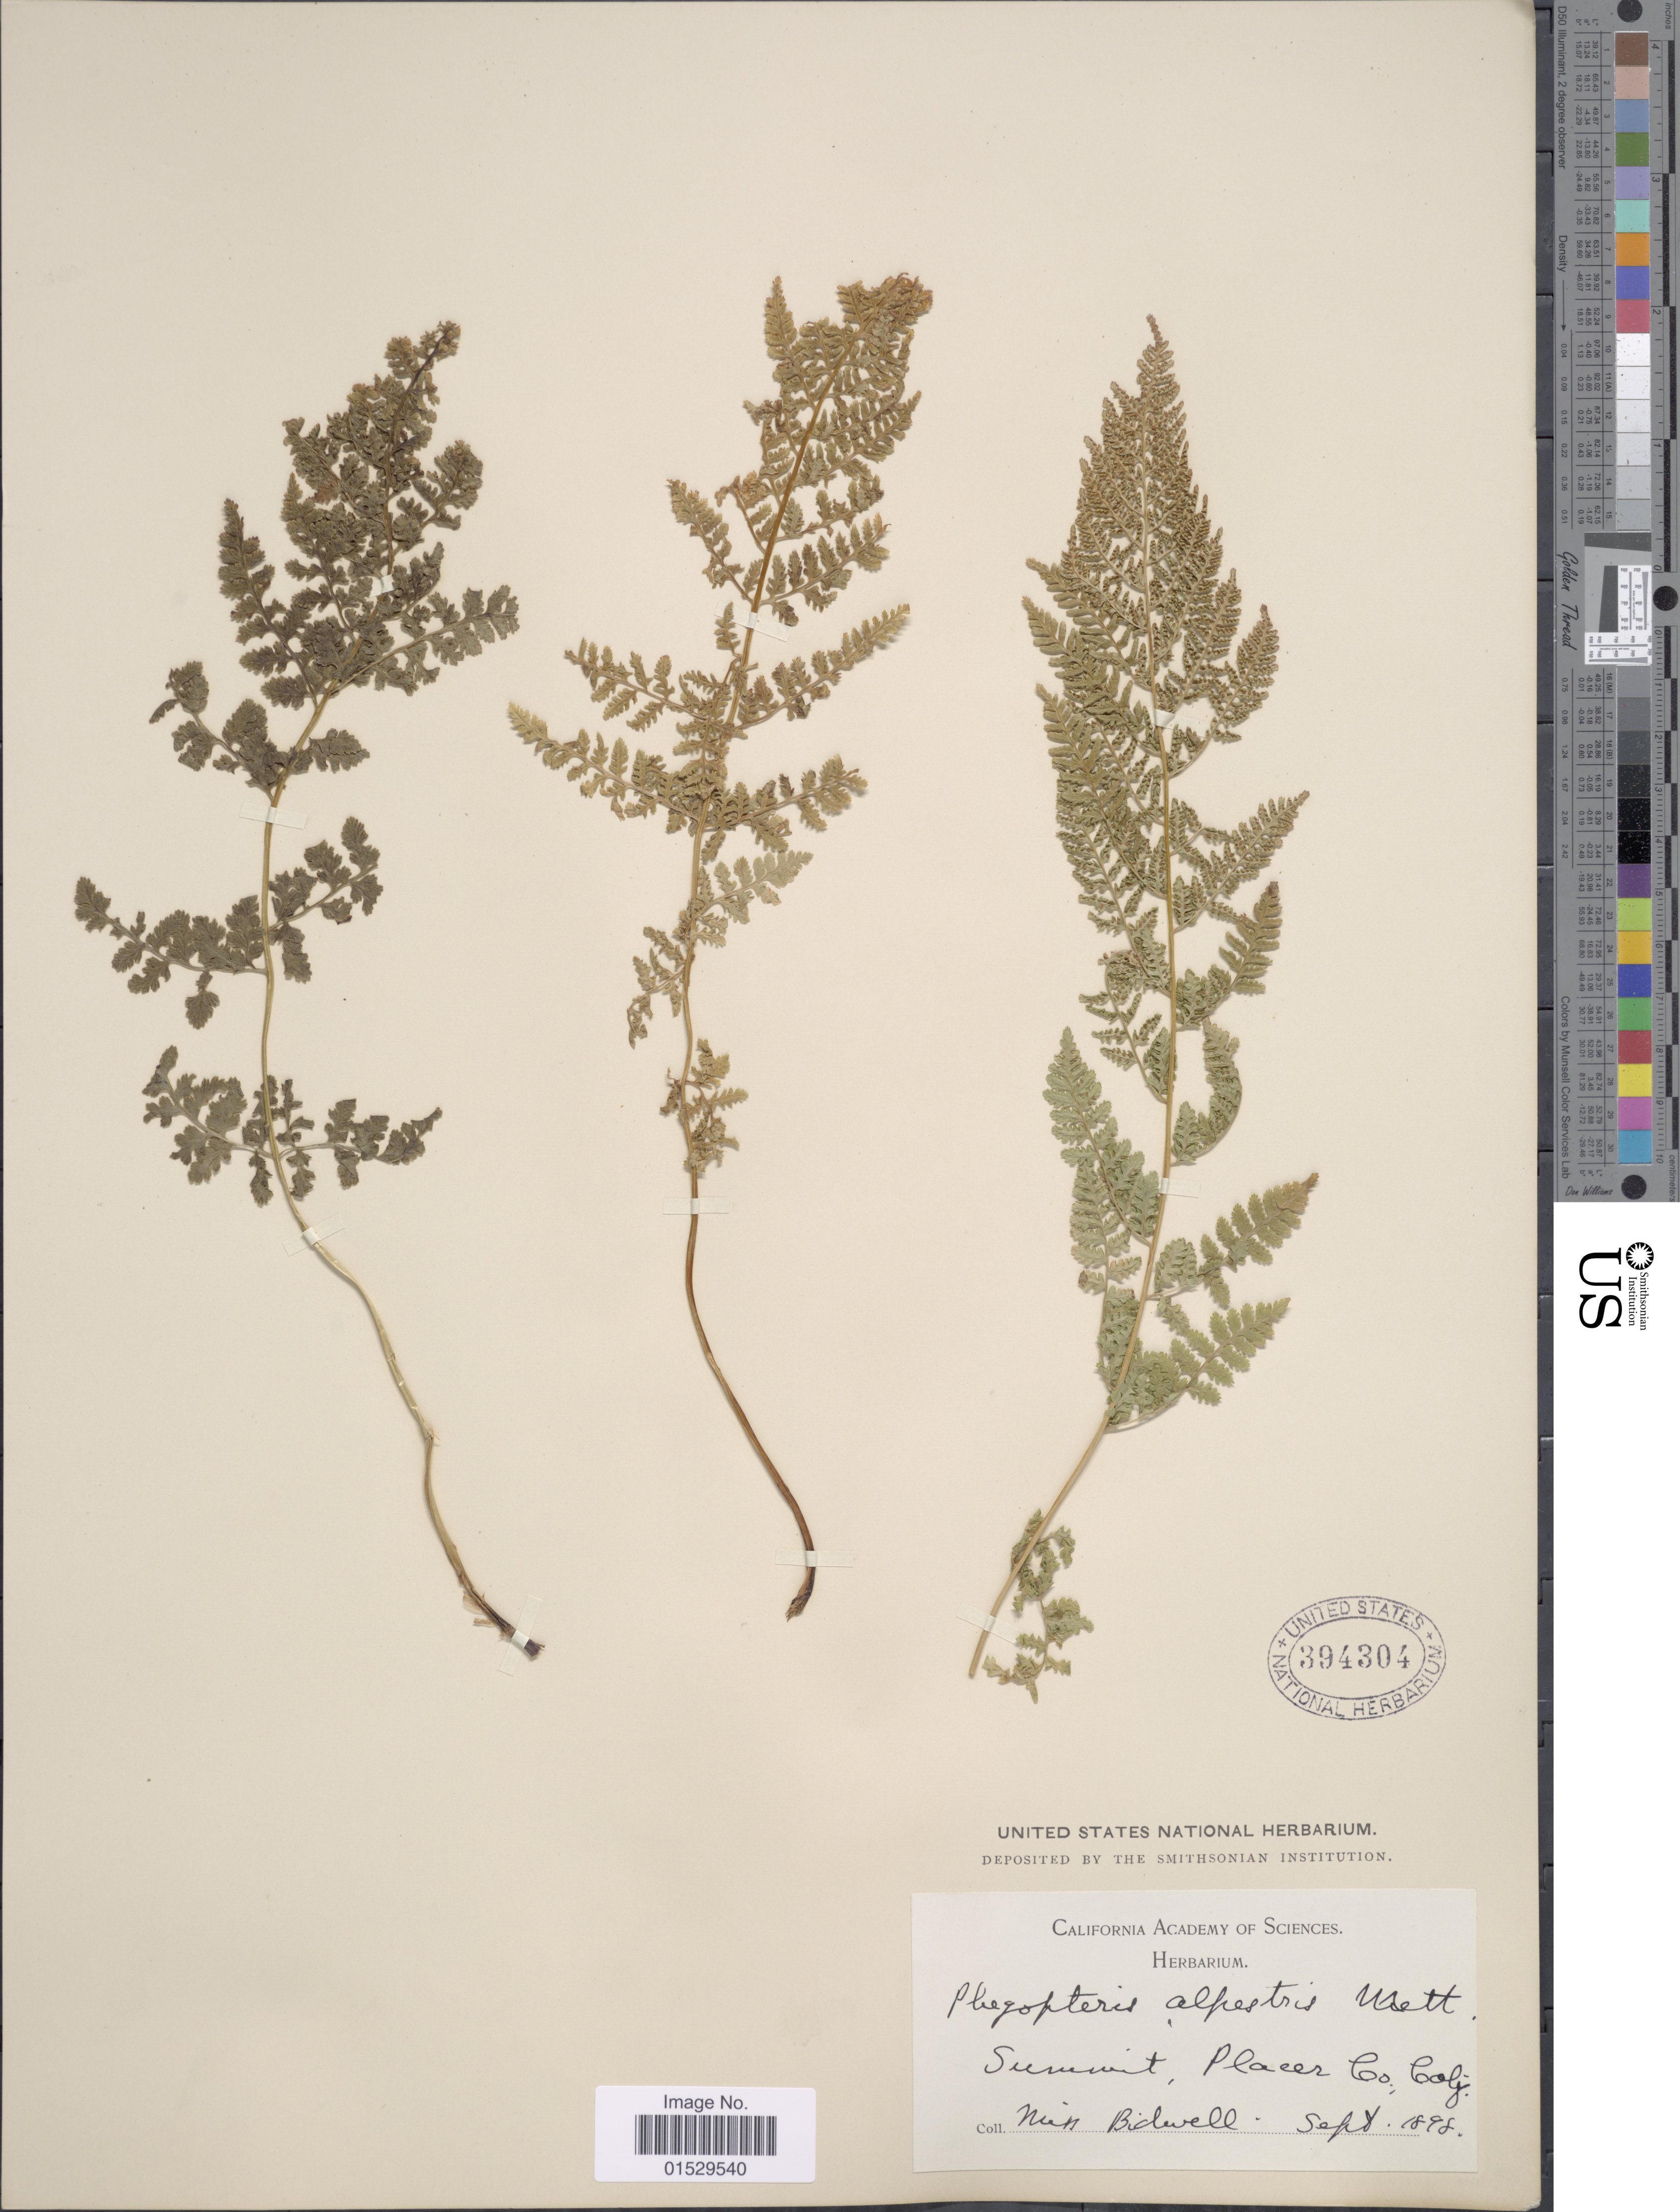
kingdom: Plantae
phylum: Tracheophyta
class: Polypodiopsida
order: Polypodiales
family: Athyriaceae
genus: Athyrium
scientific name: Athyrium distentifolilum subsp. americanum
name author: (Butters) Hultén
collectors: N. Bidwell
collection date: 1898-09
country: United States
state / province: California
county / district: Placer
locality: Summit, Placer Co., Calj.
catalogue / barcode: US 394304